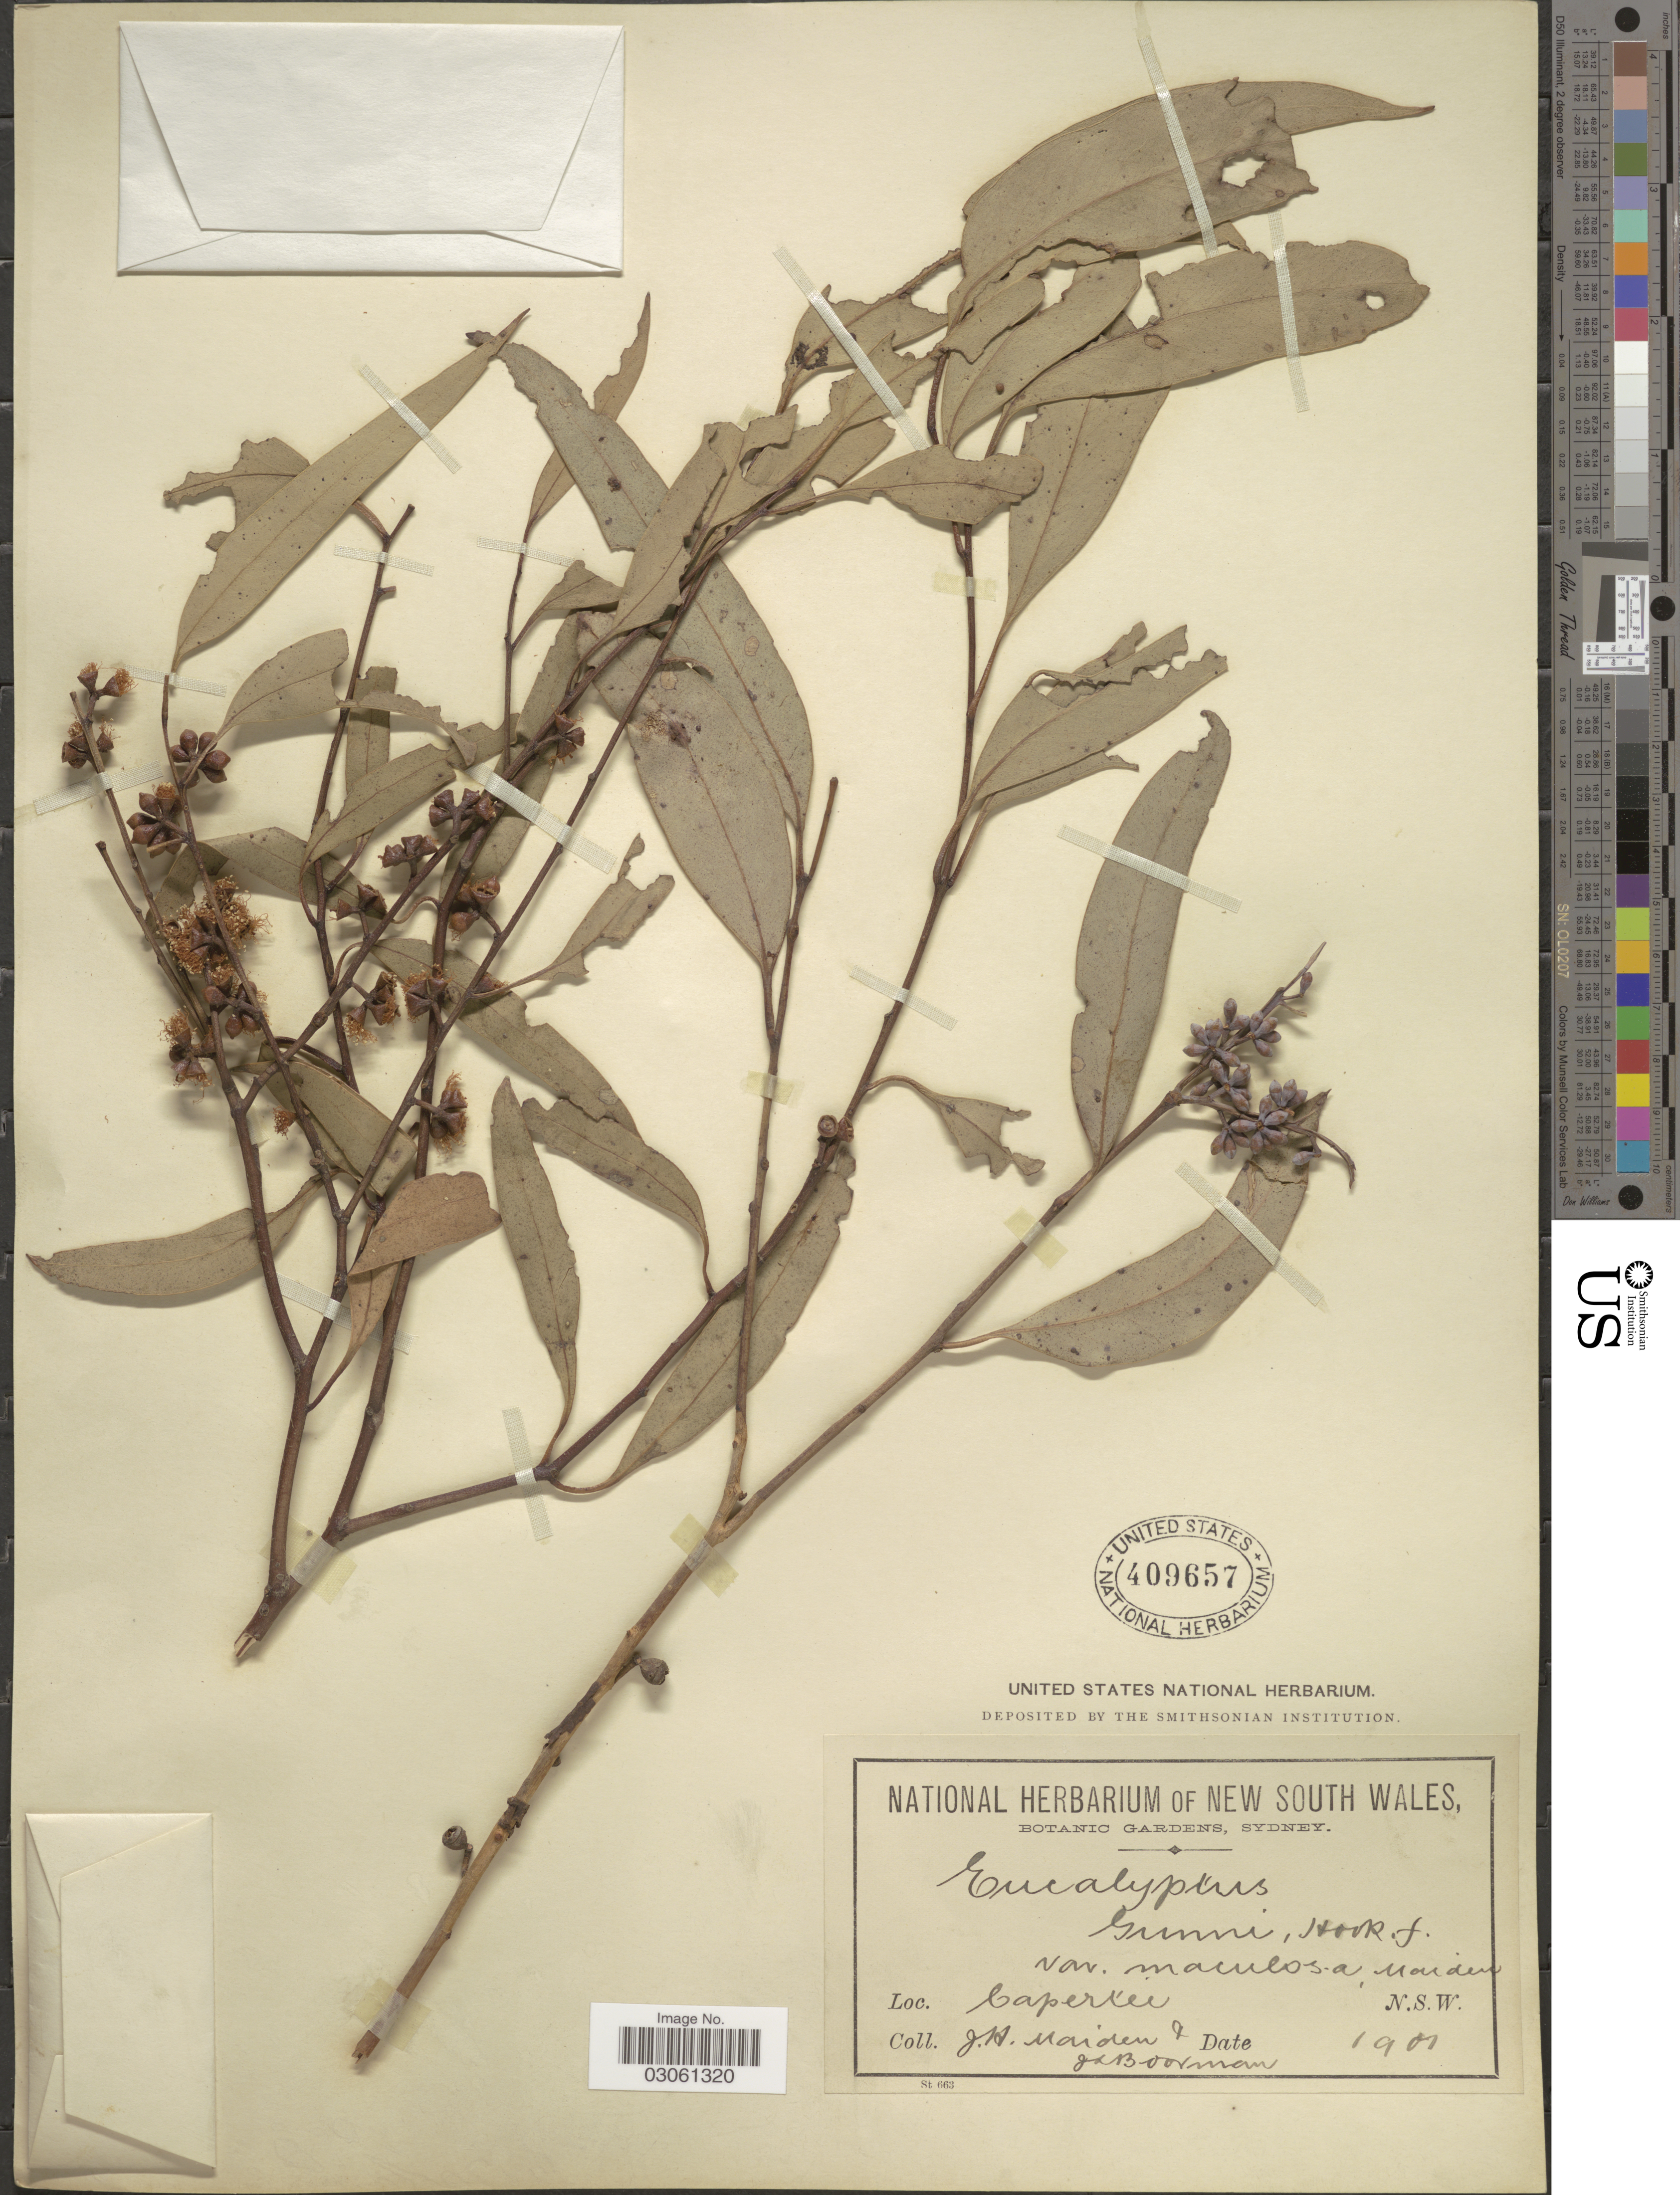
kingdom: Plantae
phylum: Tracheophyta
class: Magnoliopsida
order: Myrtales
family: Myrtaceae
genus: Eucalyptus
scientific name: Eucalyptus gunnii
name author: Hook. f.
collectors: J. Maiden & J. Boorman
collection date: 1901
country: Australia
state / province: New South Wales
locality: Capertee. N.S.W.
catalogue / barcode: US 409657